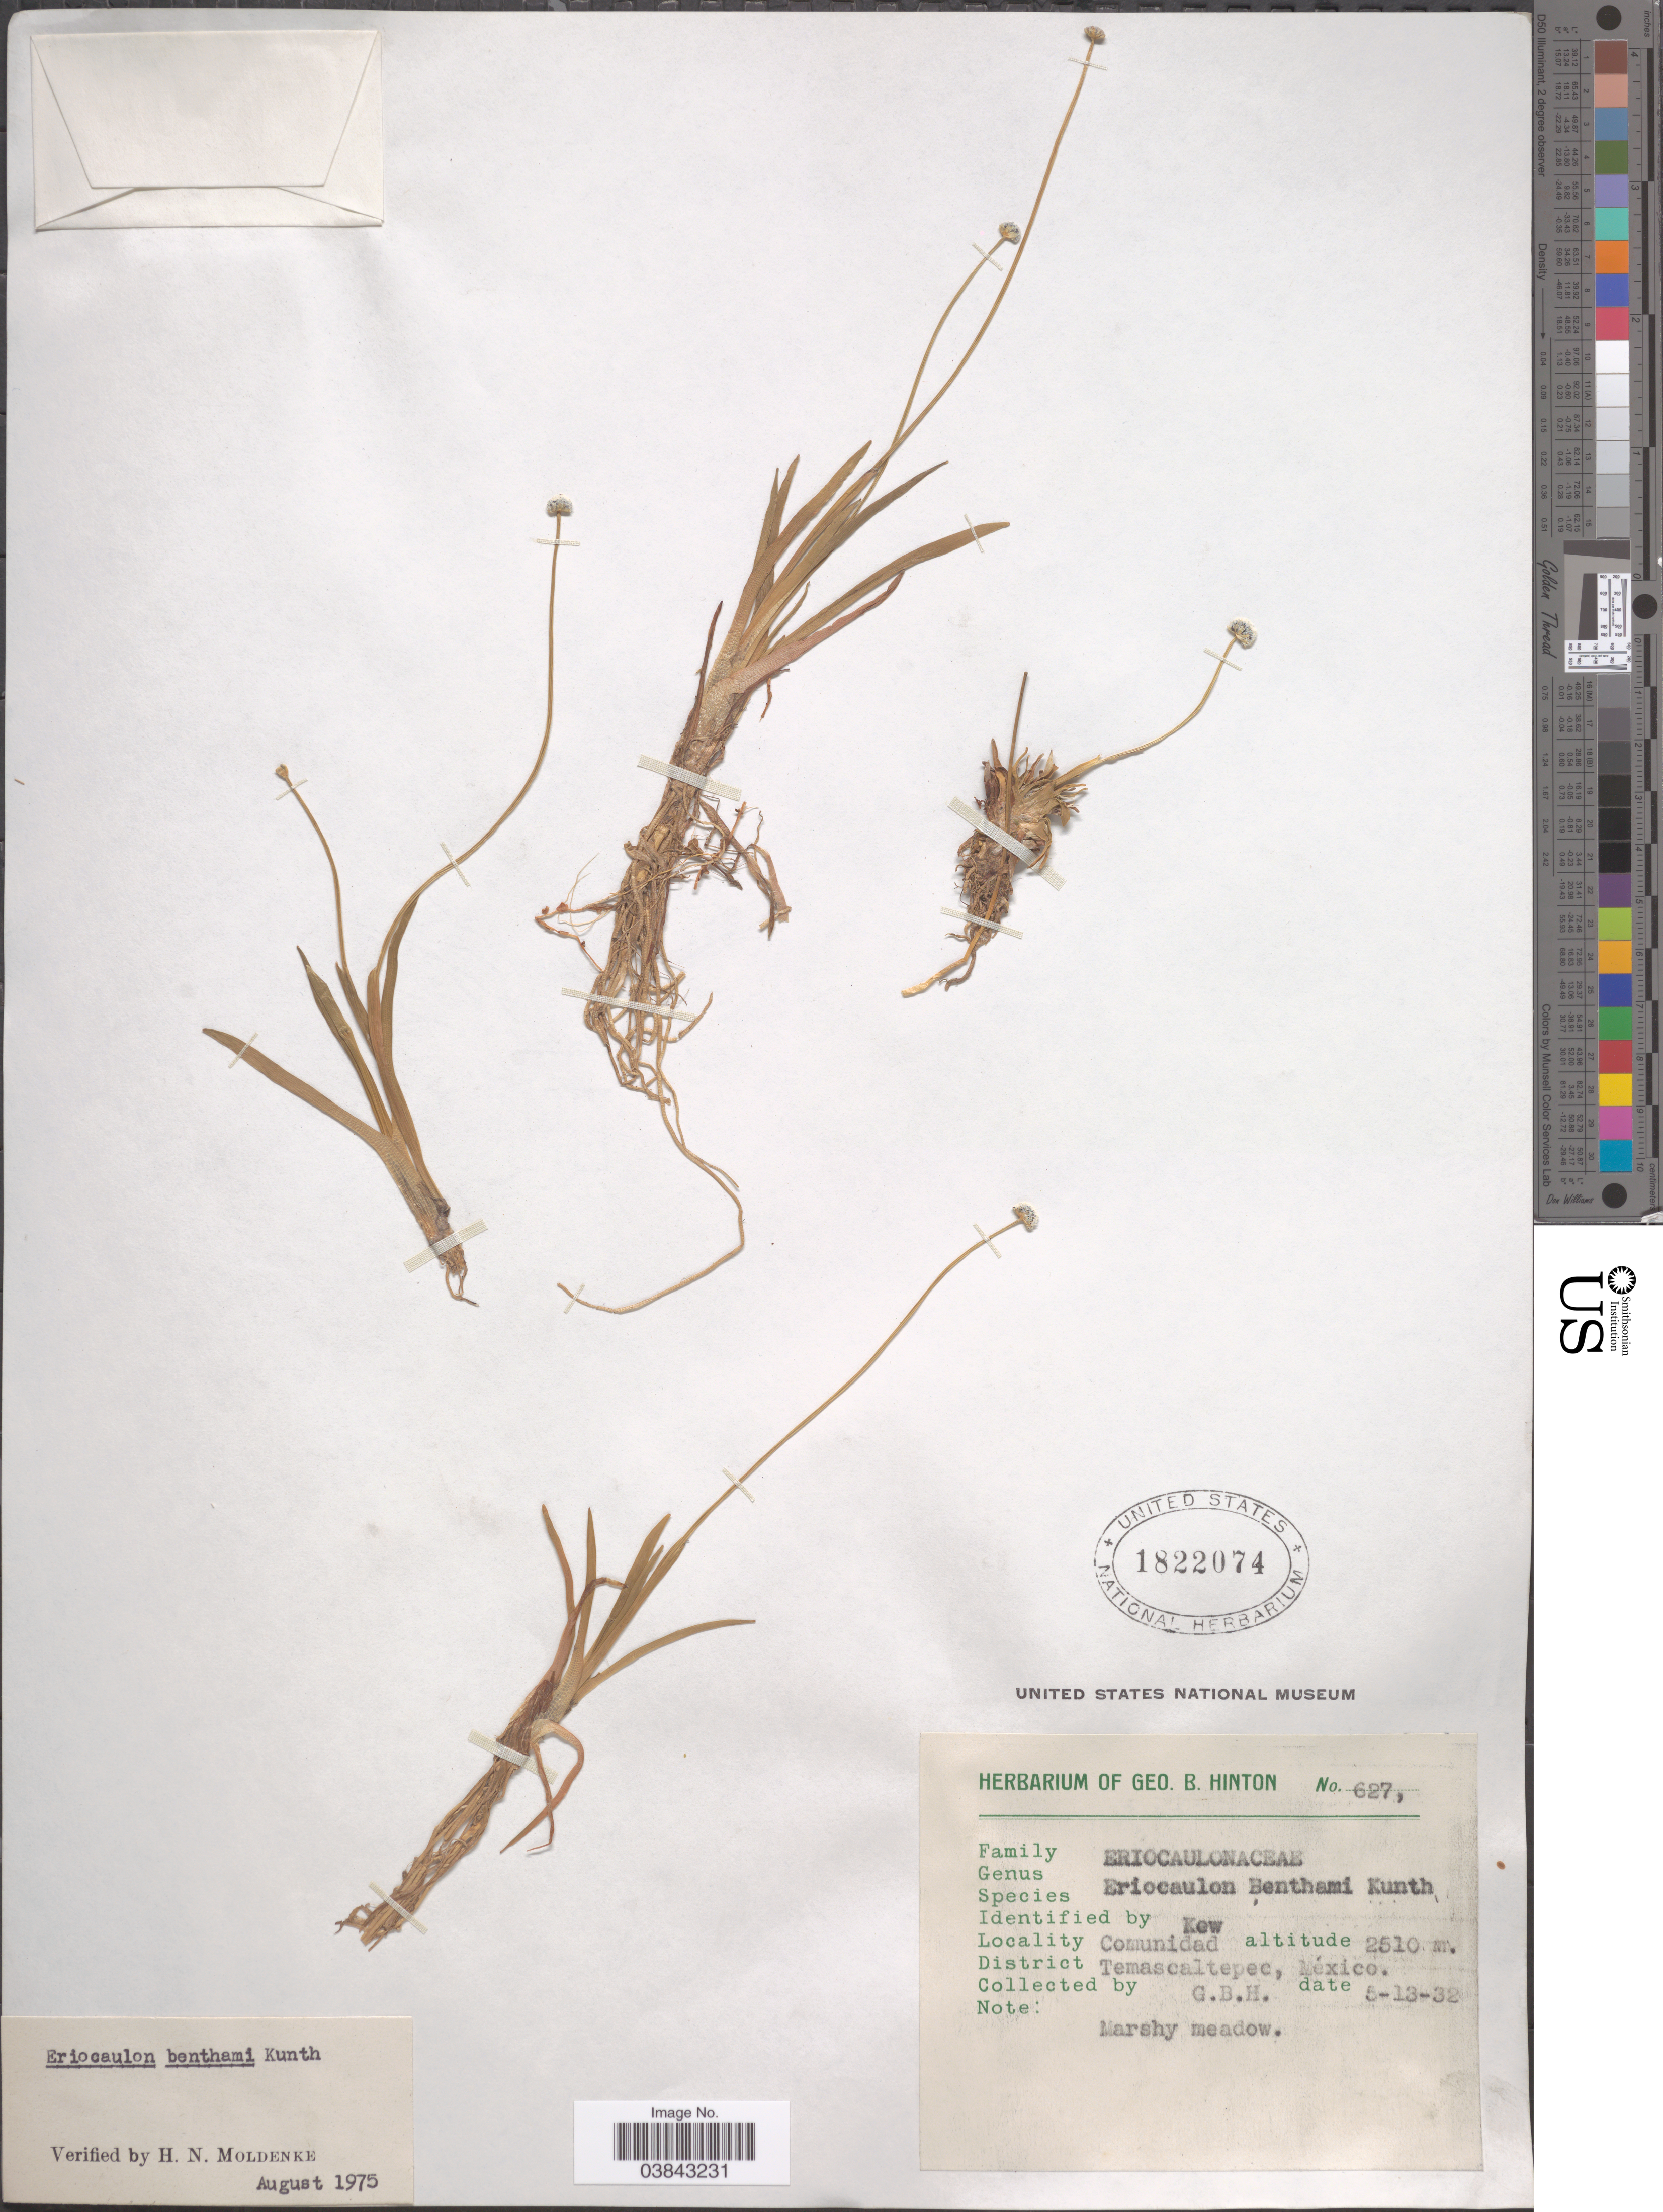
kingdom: Plantae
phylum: Tracheophyta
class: Liliopsida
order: Poales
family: Eriocaulaceae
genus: Eriocaulon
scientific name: Eriocaulon benthamii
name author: Kunth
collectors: G. B. Hinton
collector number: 627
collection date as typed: Transcribed d/m/y: 13/5/32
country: Mexico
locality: Comunidad. District Temascaltepec.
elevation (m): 2510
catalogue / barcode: US 1822074